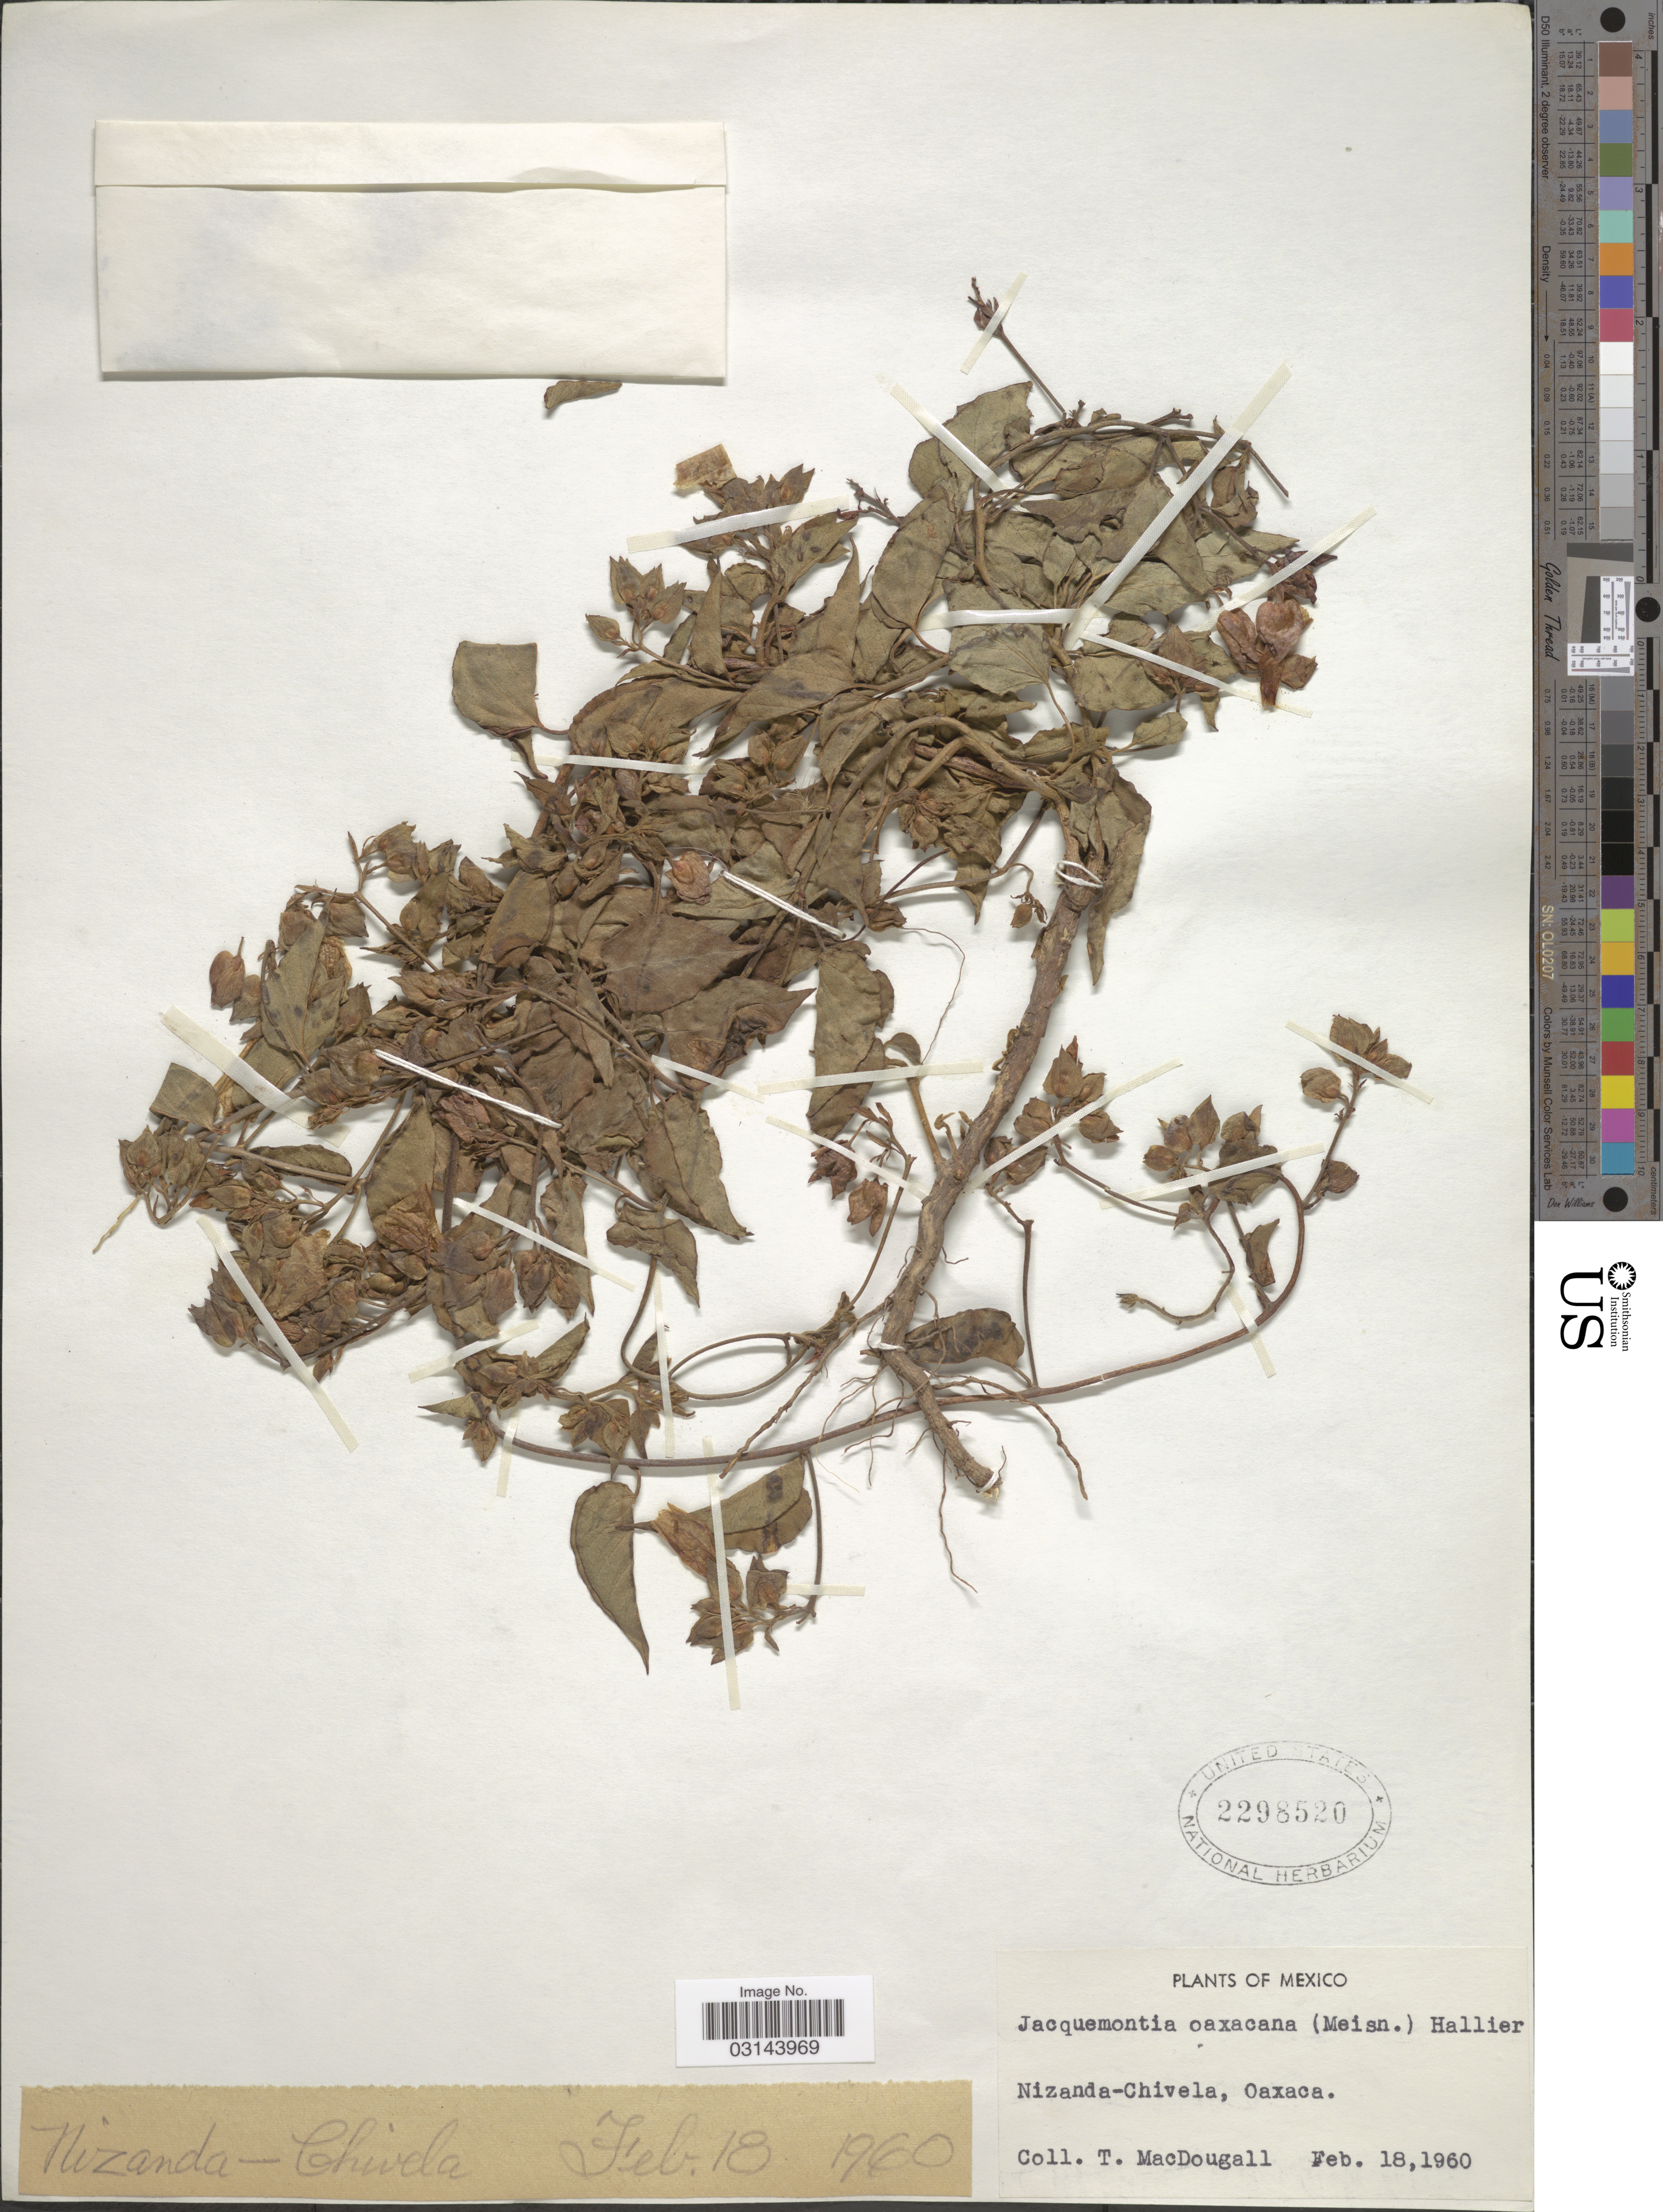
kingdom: Plantae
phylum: Tracheophyta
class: Magnoliopsida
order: Solanales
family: Convolvulaceae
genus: Jacquemontia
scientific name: Jacquemontia oaxacana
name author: (Meisn.) Hallier f.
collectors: T. B. MacDougall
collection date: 1960-02-18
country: Mexico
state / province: Oaxaca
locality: Nizanda-Chivela, Oaxaca.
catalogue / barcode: US 2298520